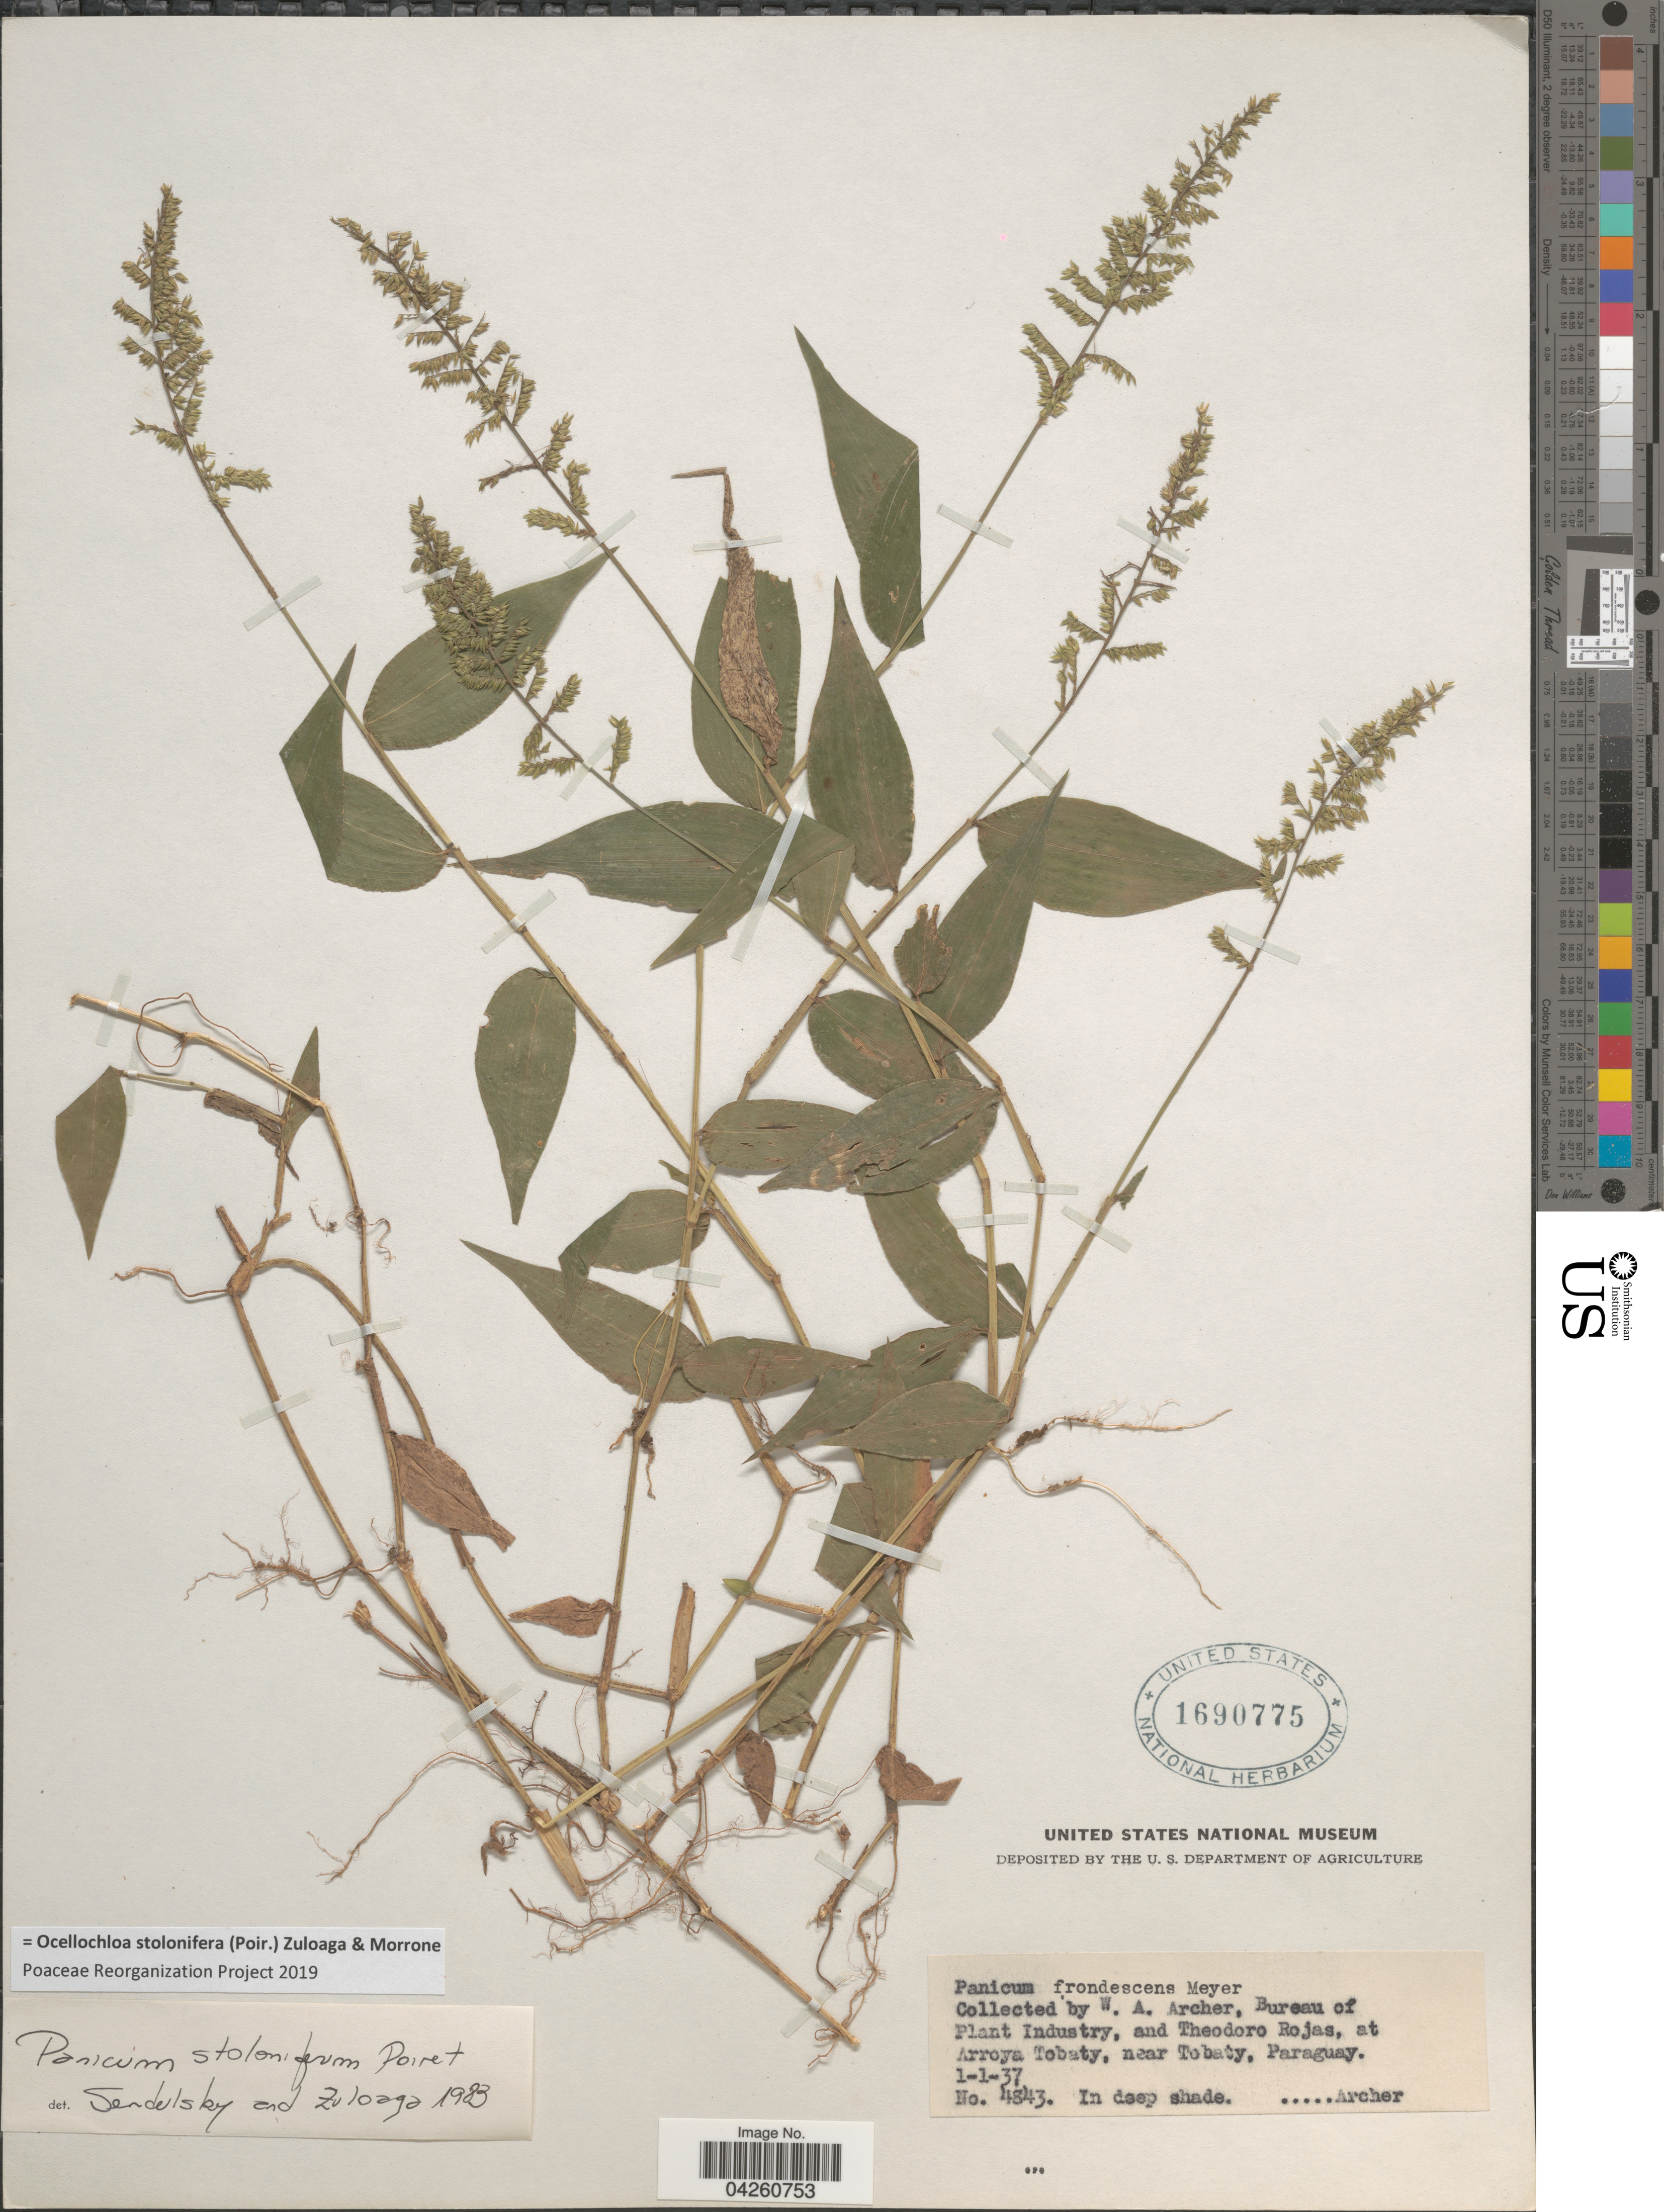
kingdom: Plantae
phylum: Tracheophyta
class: Liliopsida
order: Poales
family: Poaceae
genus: Ocellochloa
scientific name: Ocellochloa stolonifera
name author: (Poir.) Zuloaga & Morrone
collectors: W. Archer & T. Rojas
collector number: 4843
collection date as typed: Transcribed d/m/y: 1/1/37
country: Paraguay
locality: At Arroya Tobaty, near Tobaty.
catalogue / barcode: US 1690075